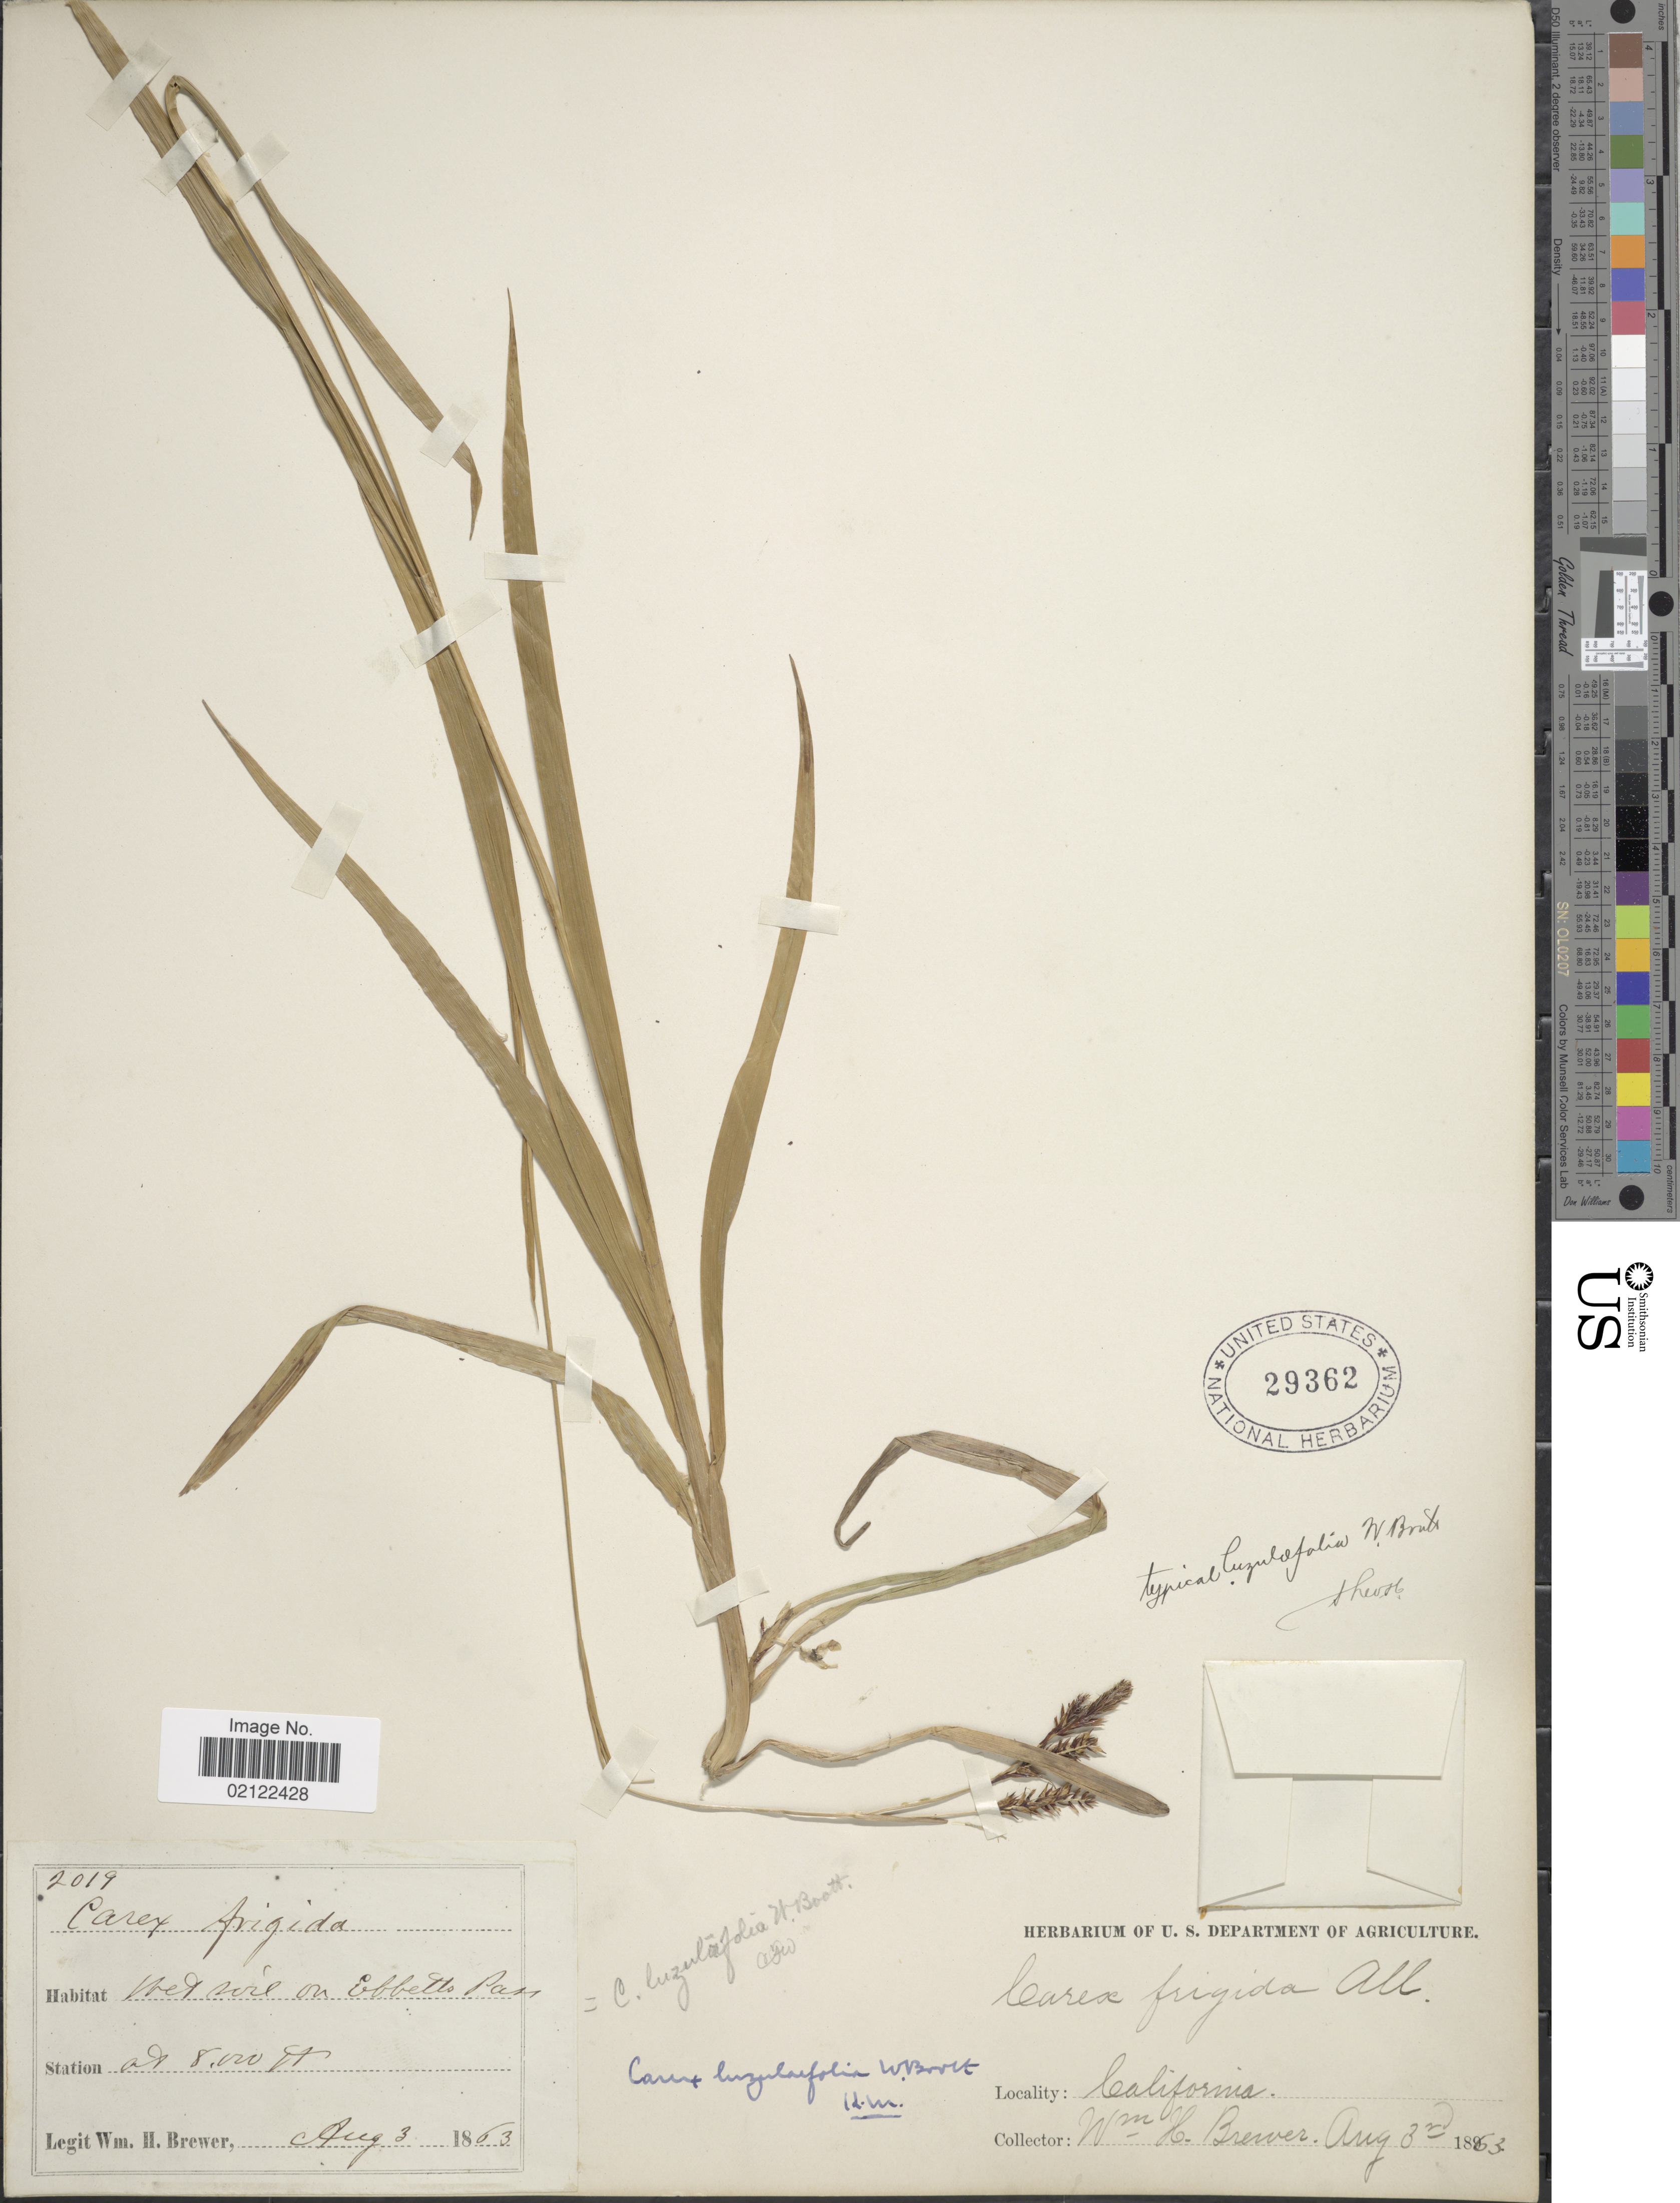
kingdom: Plantae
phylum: Tracheophyta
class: Liliopsida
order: Poales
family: Cyperaceae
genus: Carex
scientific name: Carex luzulifolia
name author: W. Boott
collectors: W. H. Brewer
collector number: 2019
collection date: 1863-08-03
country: United States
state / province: California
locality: Wet soil on Ebbetts Pass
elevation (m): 2438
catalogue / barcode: US 29362